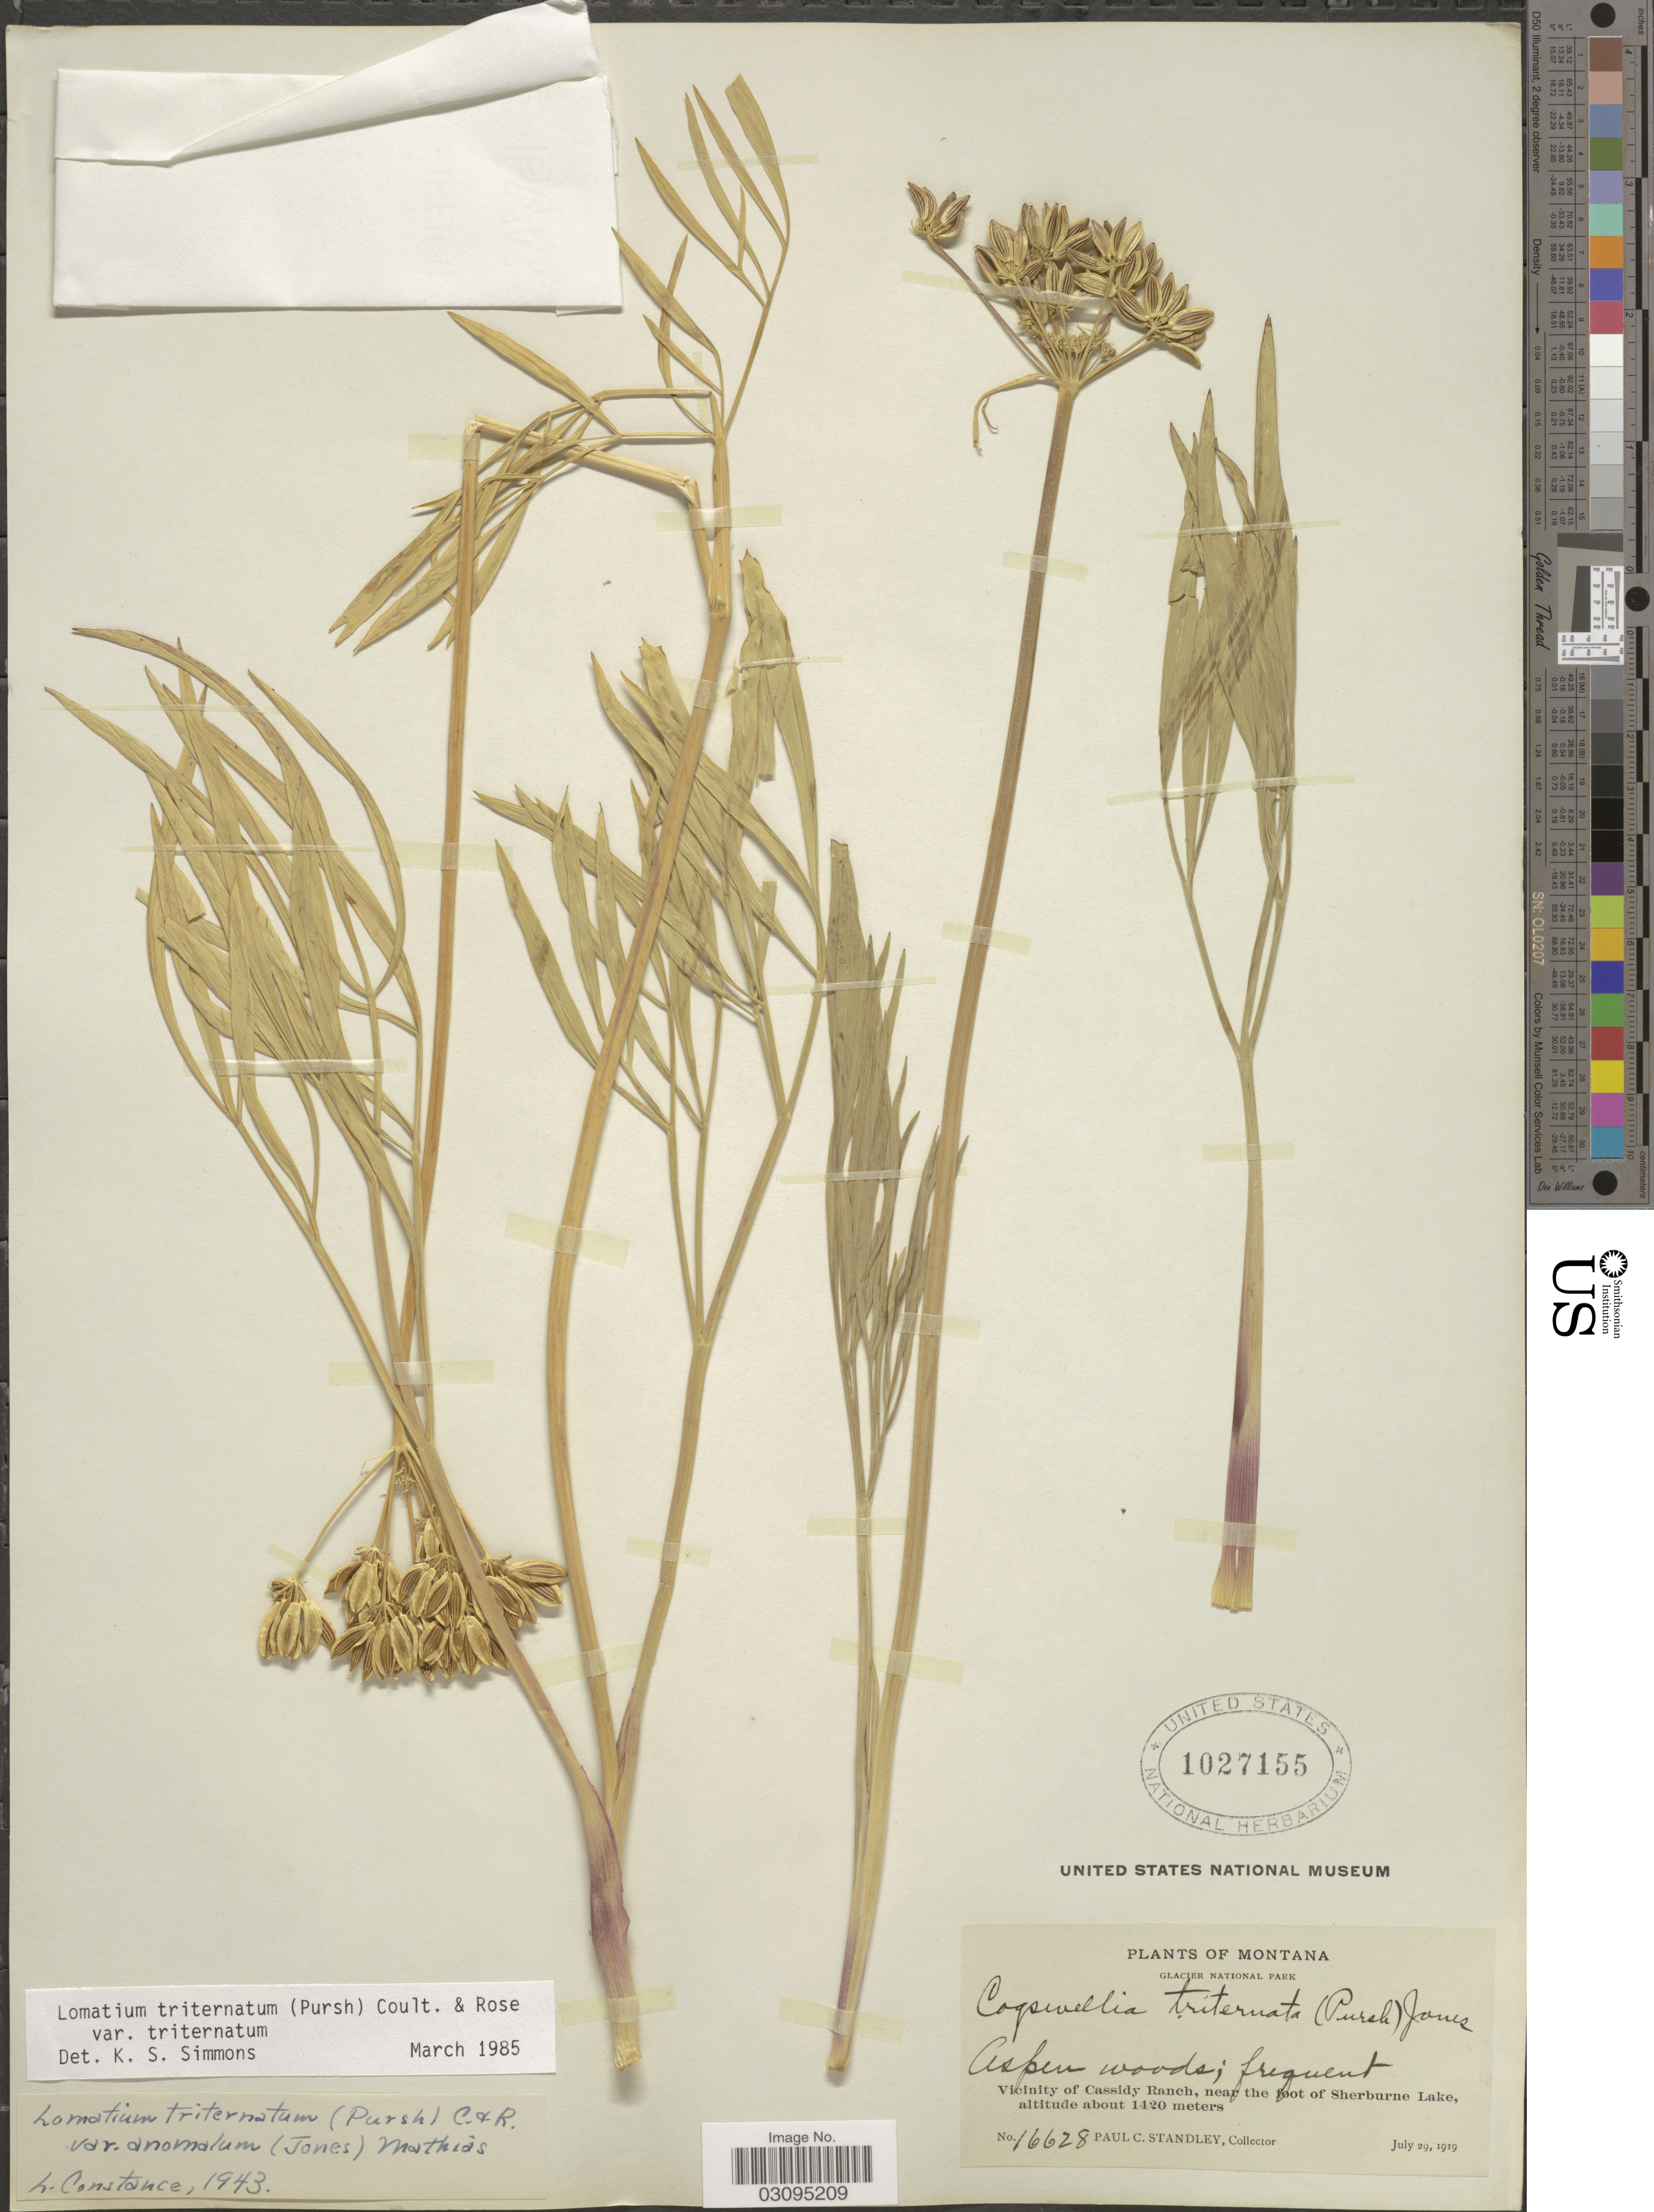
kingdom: Plantae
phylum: Tracheophyta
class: Magnoliopsida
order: Apiales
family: Apiaceae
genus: Lomatium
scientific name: Lomatium triternatum var. triternatum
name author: (Pursh) J.M. Coult. & Rose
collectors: P. C. Standley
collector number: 16628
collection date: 1919-07-29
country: United States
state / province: Montana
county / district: Glacier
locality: Glacier National Park, Vicinity of Cassidy Ranch, near the foot of Sherburne Lake.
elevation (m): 1420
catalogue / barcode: US 1027155